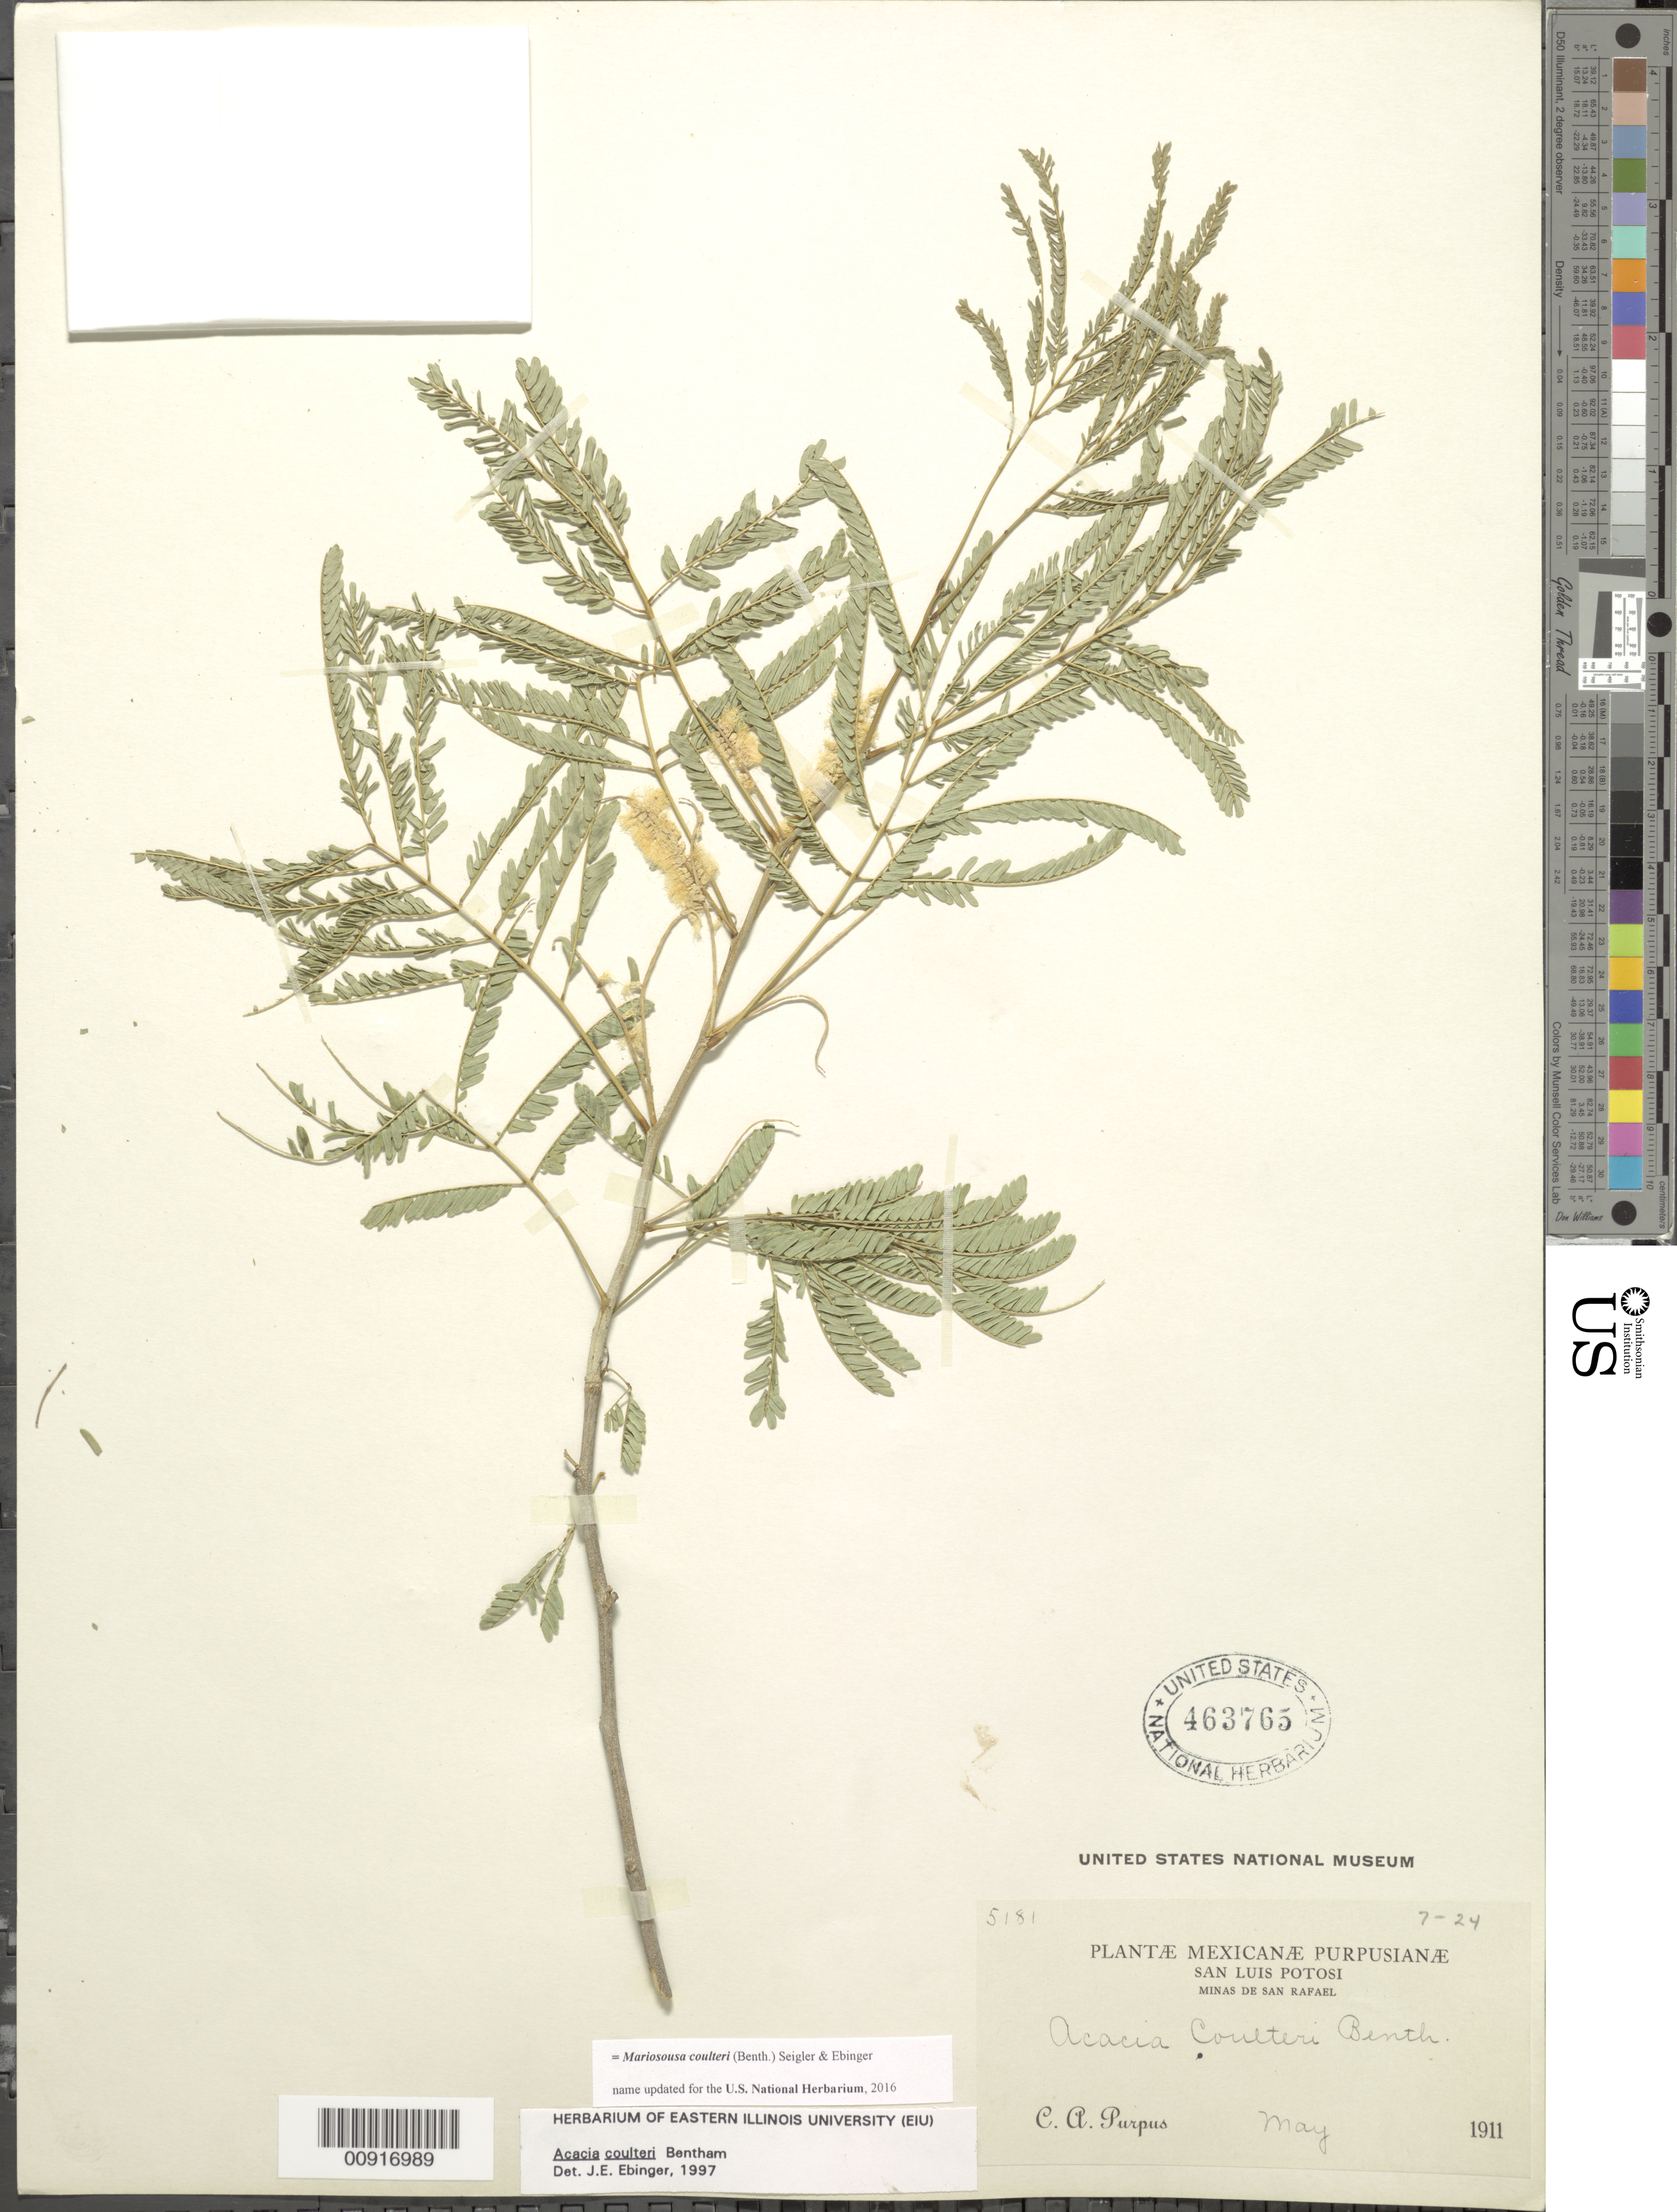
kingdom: Plantae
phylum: Tracheophyta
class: Magnoliopsida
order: Fabales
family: Fabaceae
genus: Mariosousa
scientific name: Mariosousa coulteri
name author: (Benth.) Seigler & Ebinger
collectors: C. A. Purpus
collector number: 5181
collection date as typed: May 1911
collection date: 1911-05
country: Mexico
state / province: San Luis Potosí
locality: San Luis Potosí: Minas de San Rafael.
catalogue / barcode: US 463765